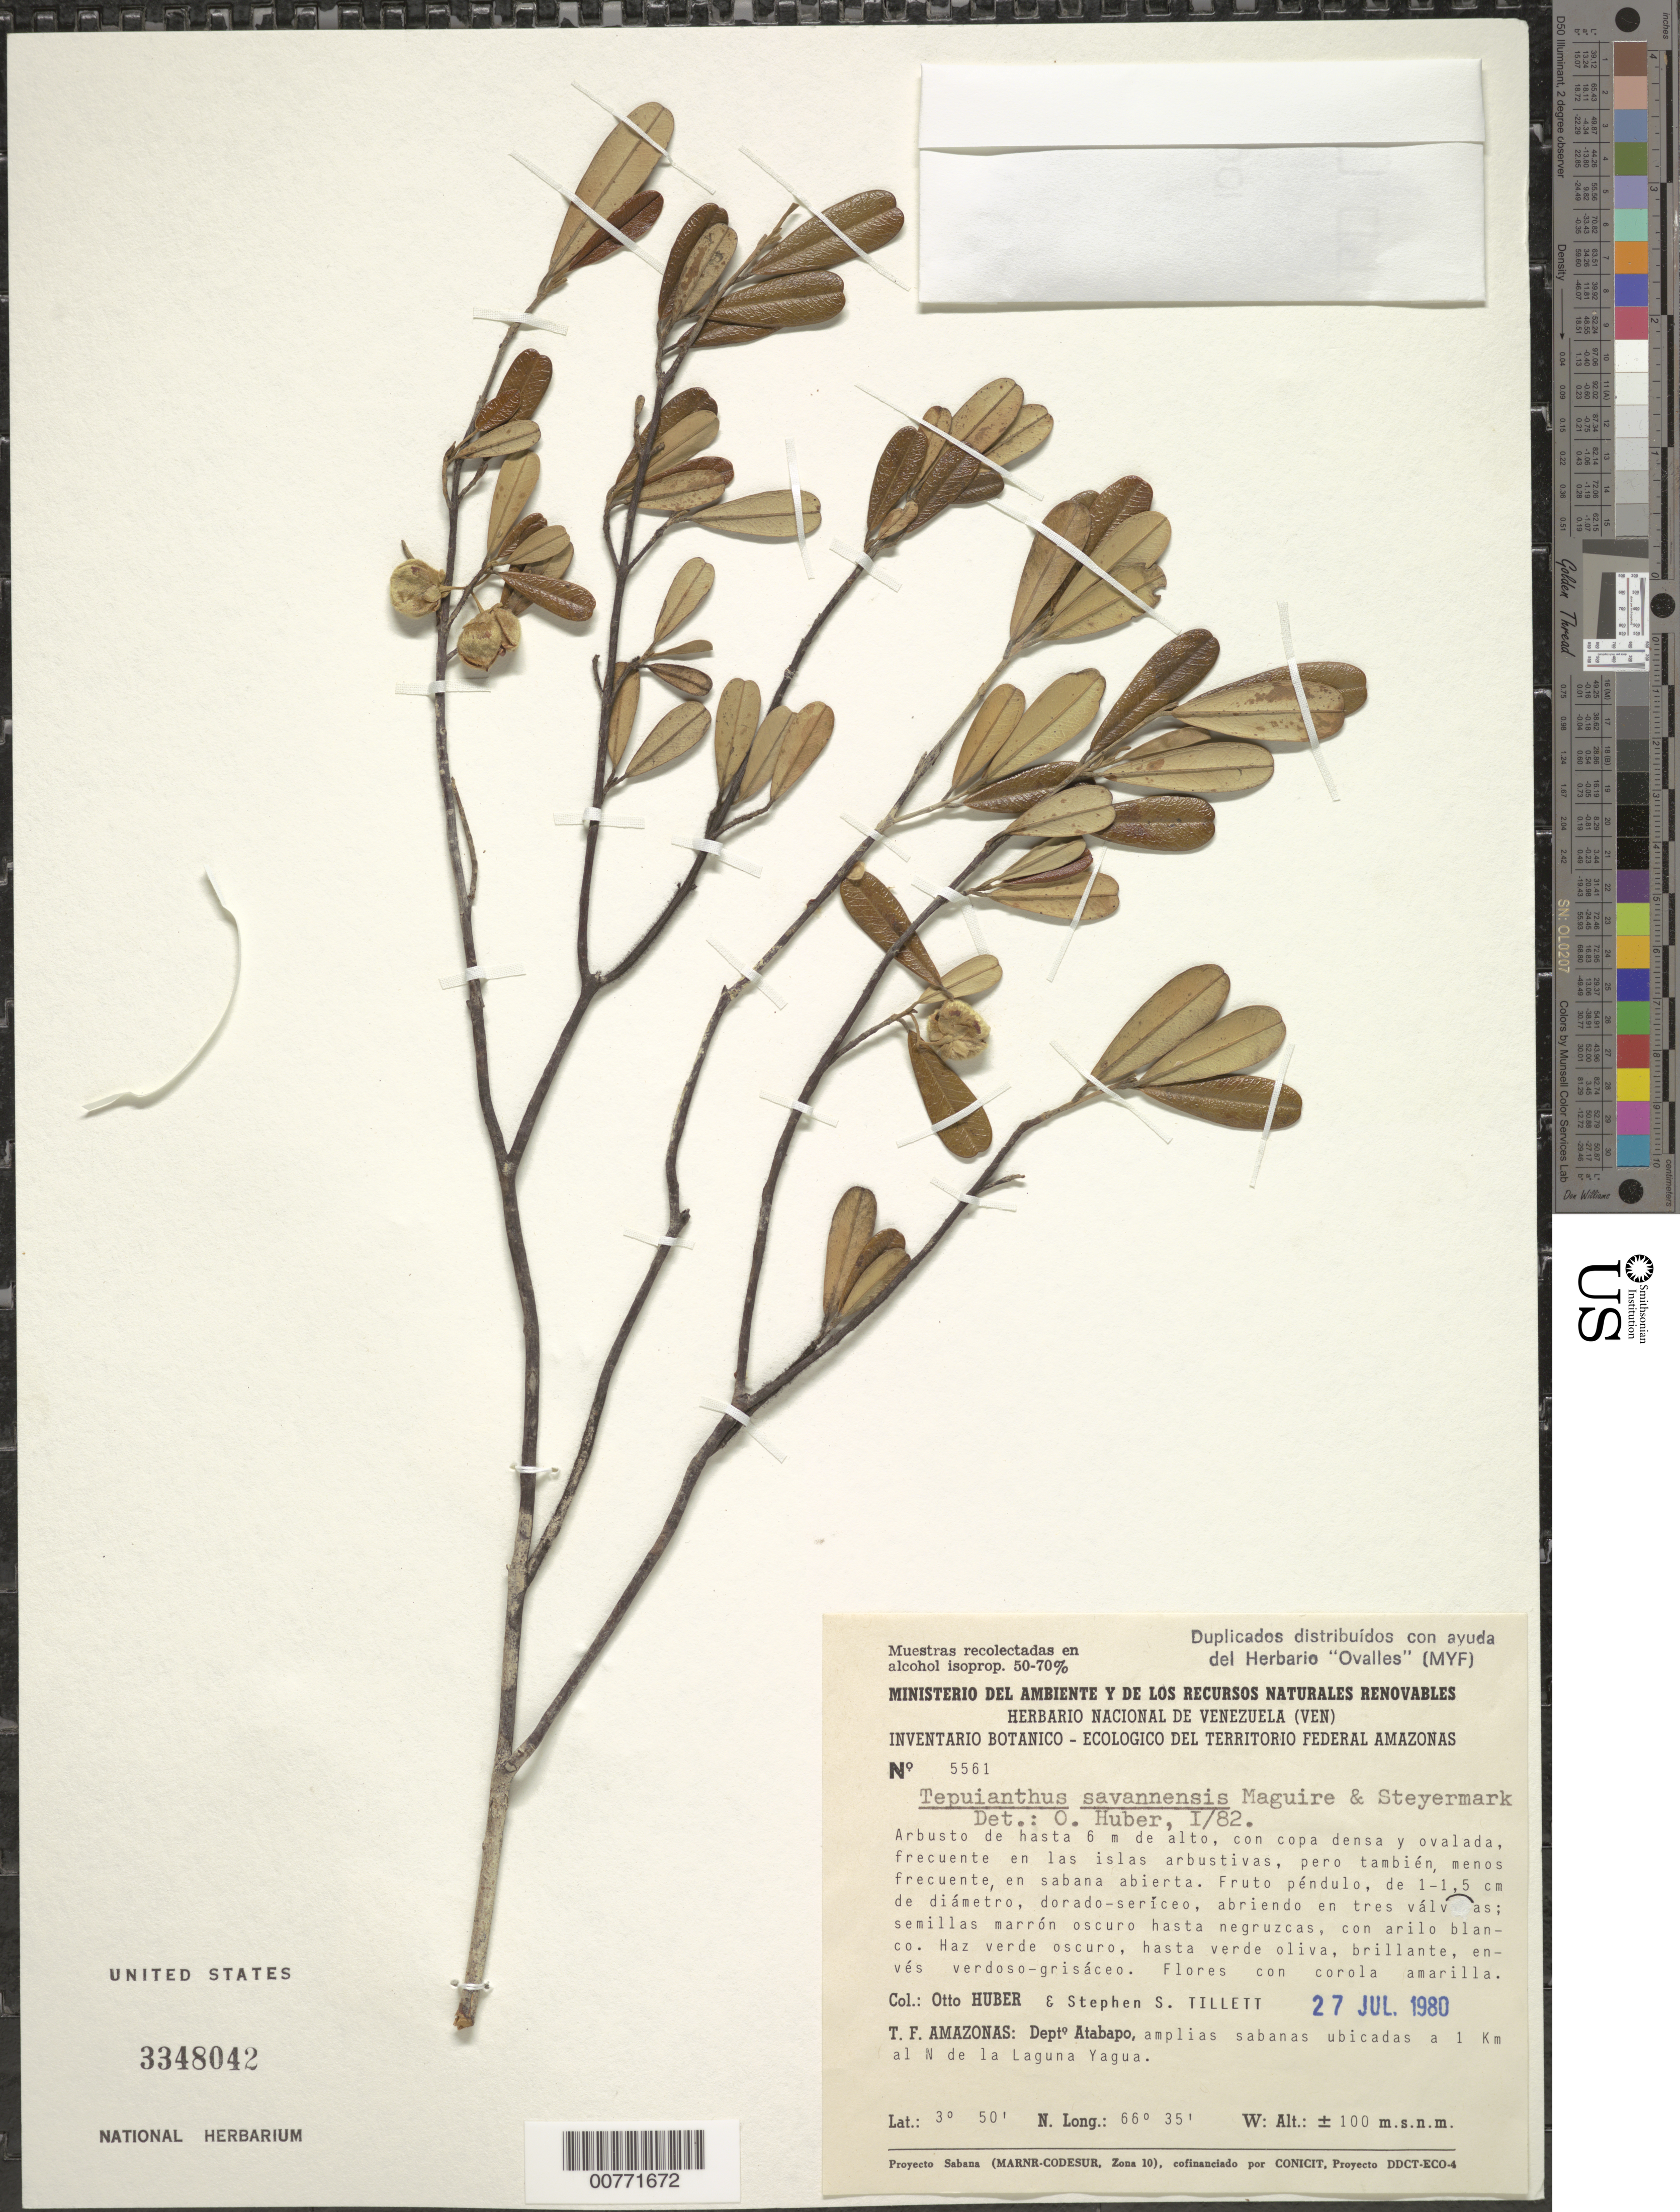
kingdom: Plantae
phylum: Tracheophyta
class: Magnoliopsida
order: Malvales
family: Thymelaeaceae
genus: Tepuianthus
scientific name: Tepuianthus savannensis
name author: Maguire & Steyerm.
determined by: Huber, Otto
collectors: O. Huber & S. S. Tillett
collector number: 5561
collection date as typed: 27-Jul-80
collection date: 1980-07-27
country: Venezuela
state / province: Amazonas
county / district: Atabapo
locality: Laguna Yagua, 1 km N of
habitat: Islas arbustivas, pero tambien, en sabana abierta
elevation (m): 100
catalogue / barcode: US 3348042